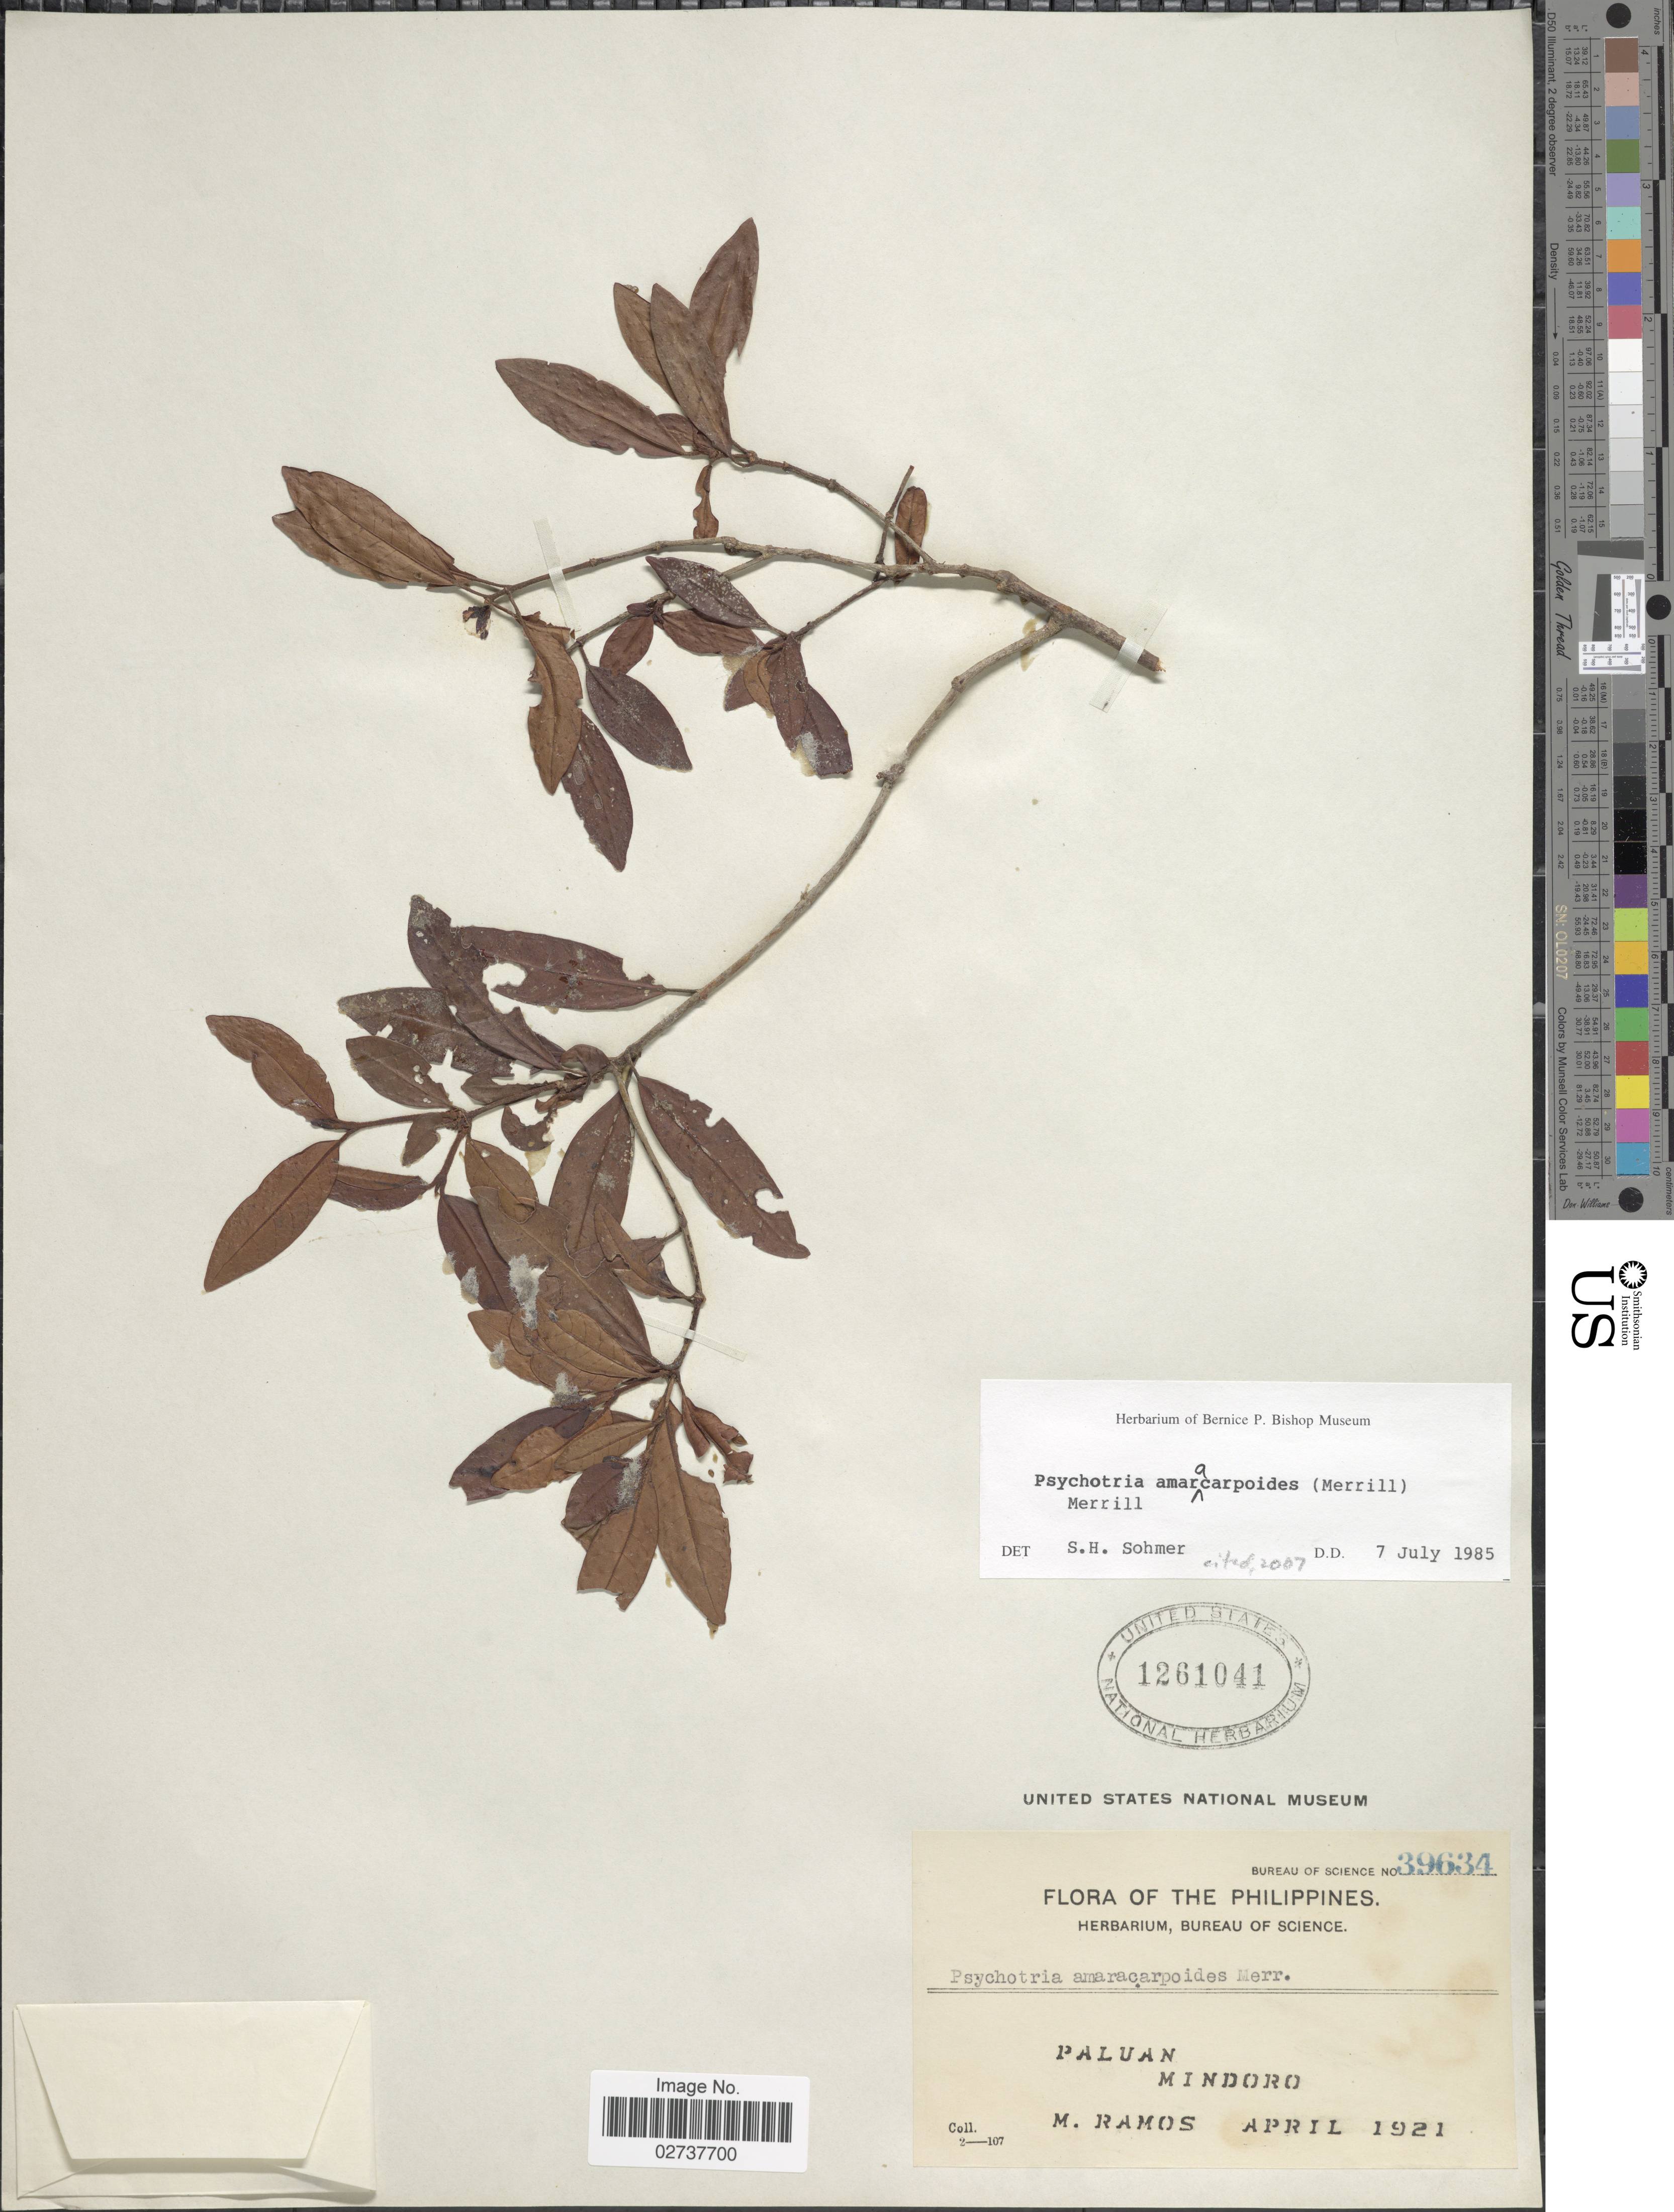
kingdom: Plantae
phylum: Tracheophyta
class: Magnoliopsida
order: Gentianales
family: Rubiaceae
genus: Psychotria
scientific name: Psychotria amaracarpoides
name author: (Merr.) Merr.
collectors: M. Ramos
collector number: Bureau of Science 39634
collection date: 1921-04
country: Philippines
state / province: Mimaropa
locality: Paluan, Mindoro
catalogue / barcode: US 1261041